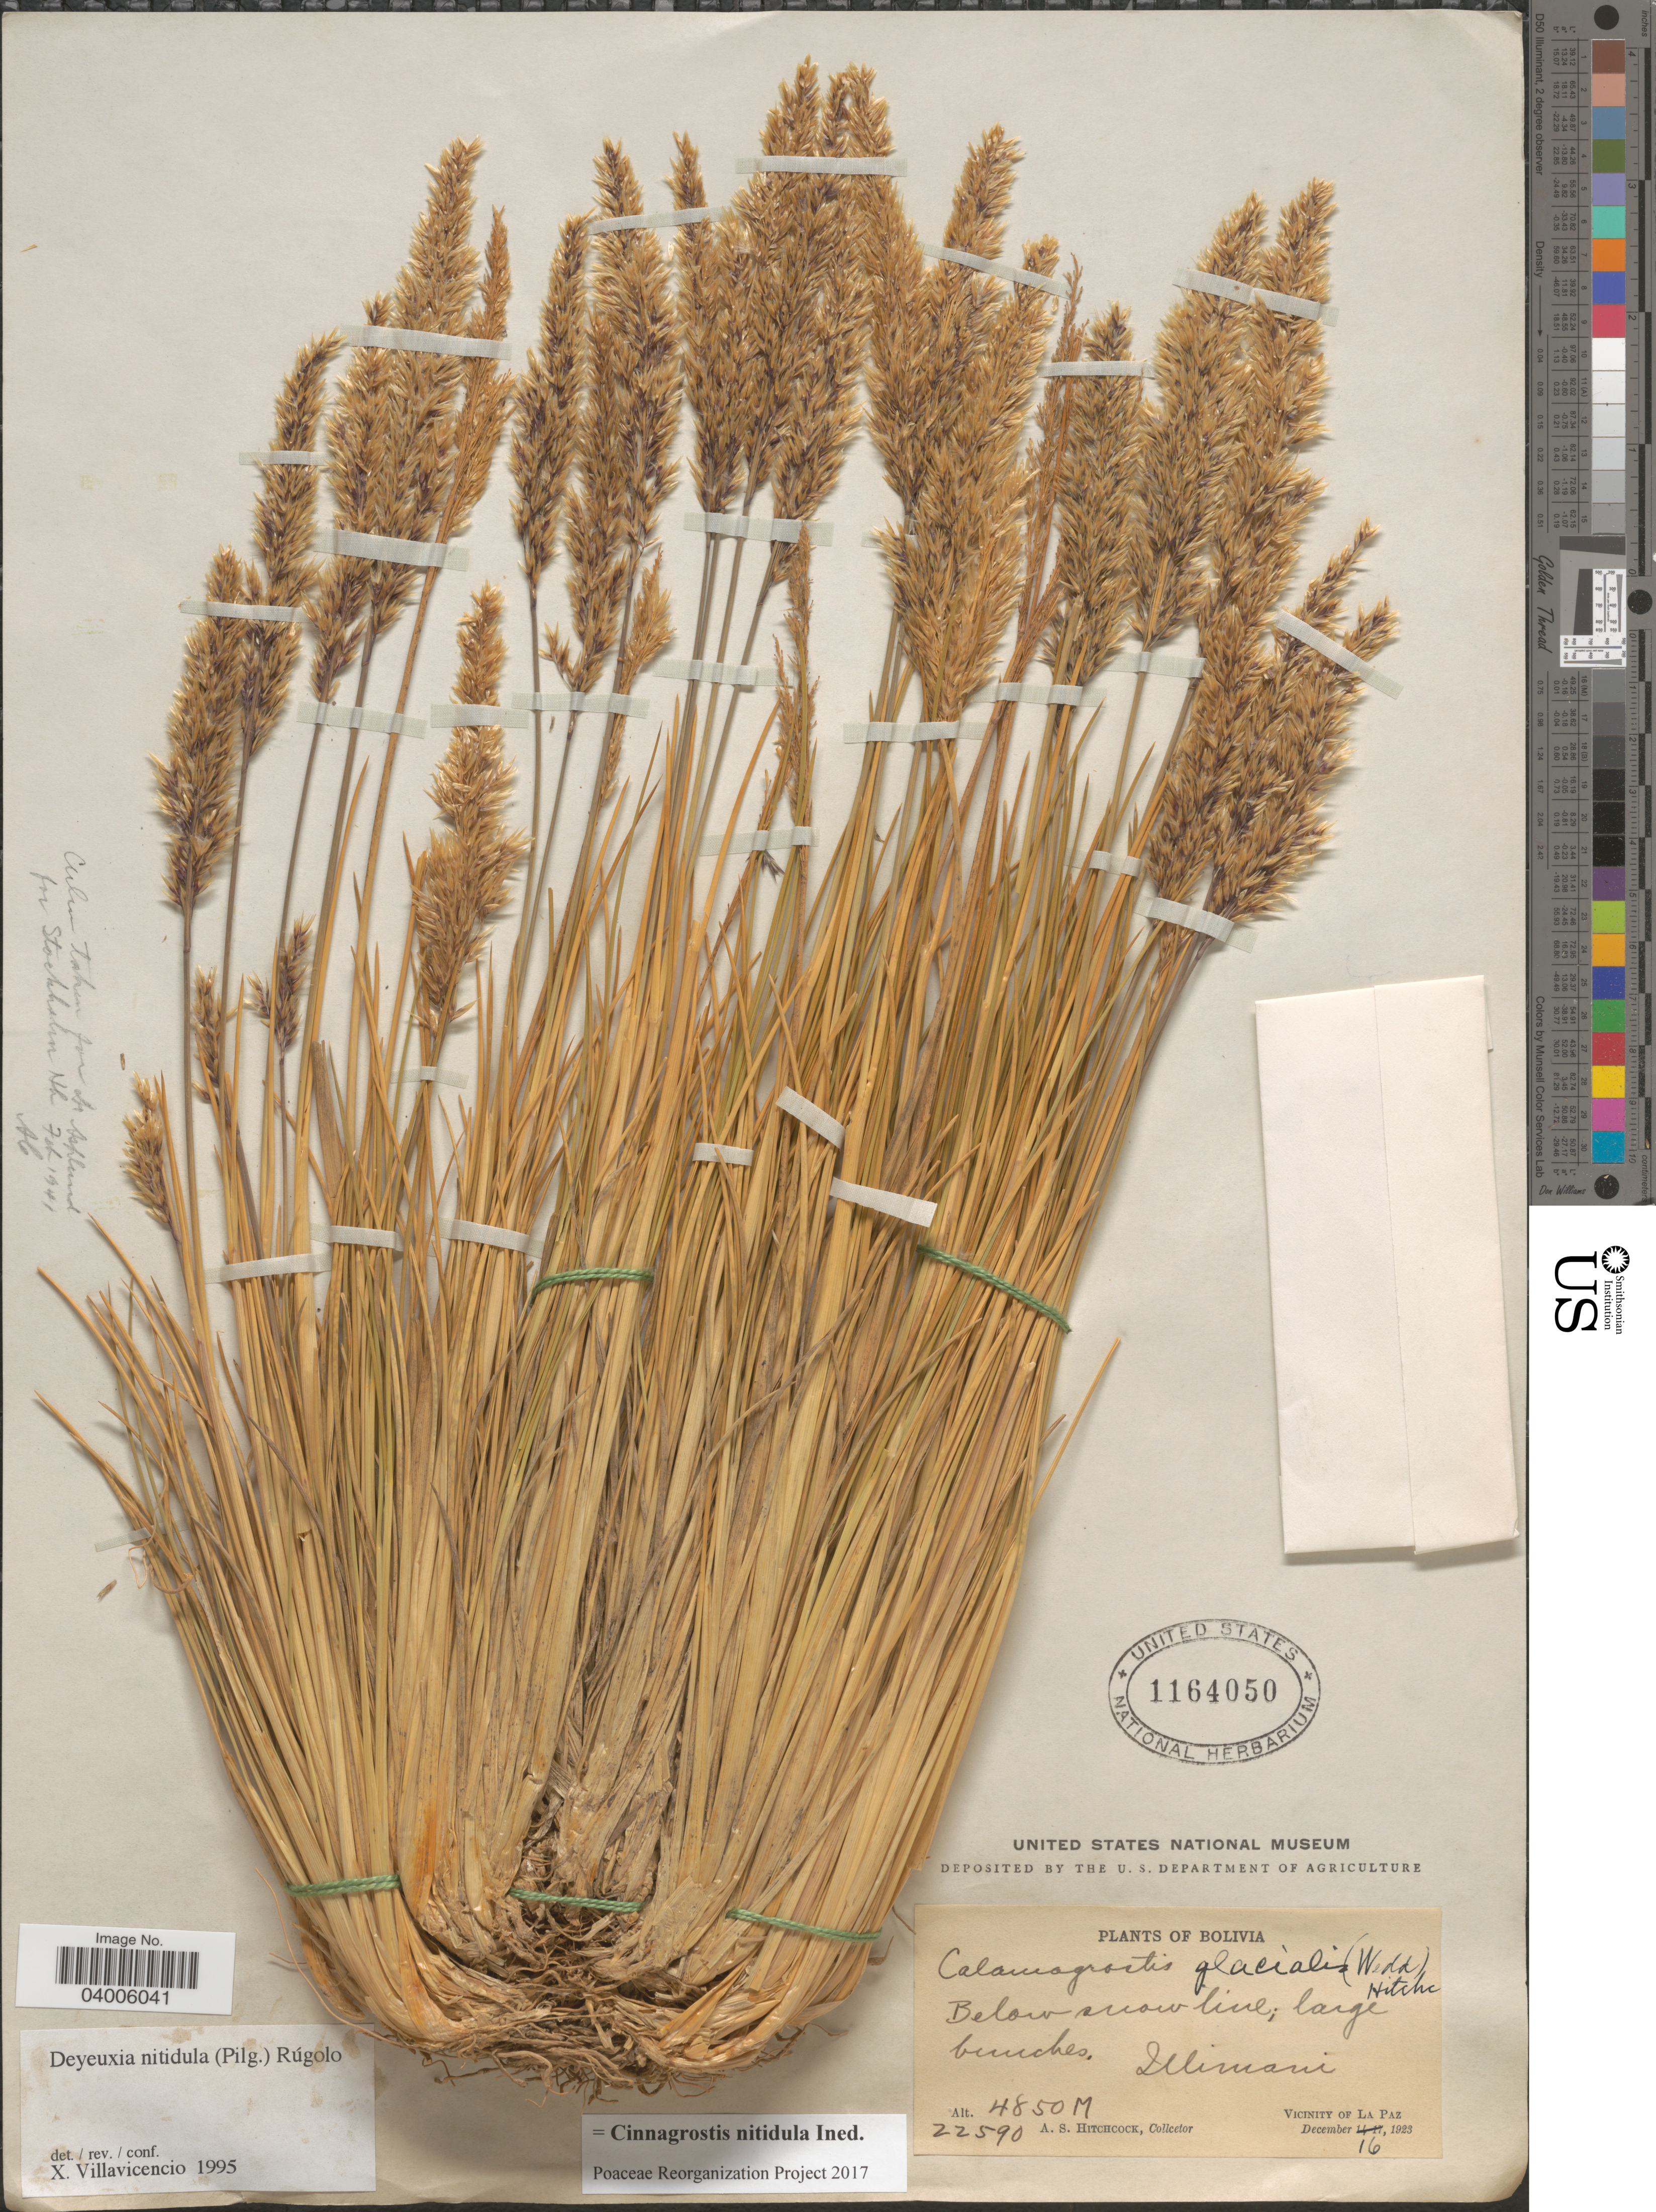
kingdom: Plantae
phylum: Tracheophyta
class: Liliopsida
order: Poales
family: Poaceae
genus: Cinnagrostis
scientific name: Cinnagrostis nitidula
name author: (Wedd.) P.M. Peterson et al.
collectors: A. S. Hitchcock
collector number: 22590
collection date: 1923-12-16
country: Bolivia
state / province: La Paz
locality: Illimani. Vicinity of La Paz.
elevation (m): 4850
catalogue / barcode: US 1164050